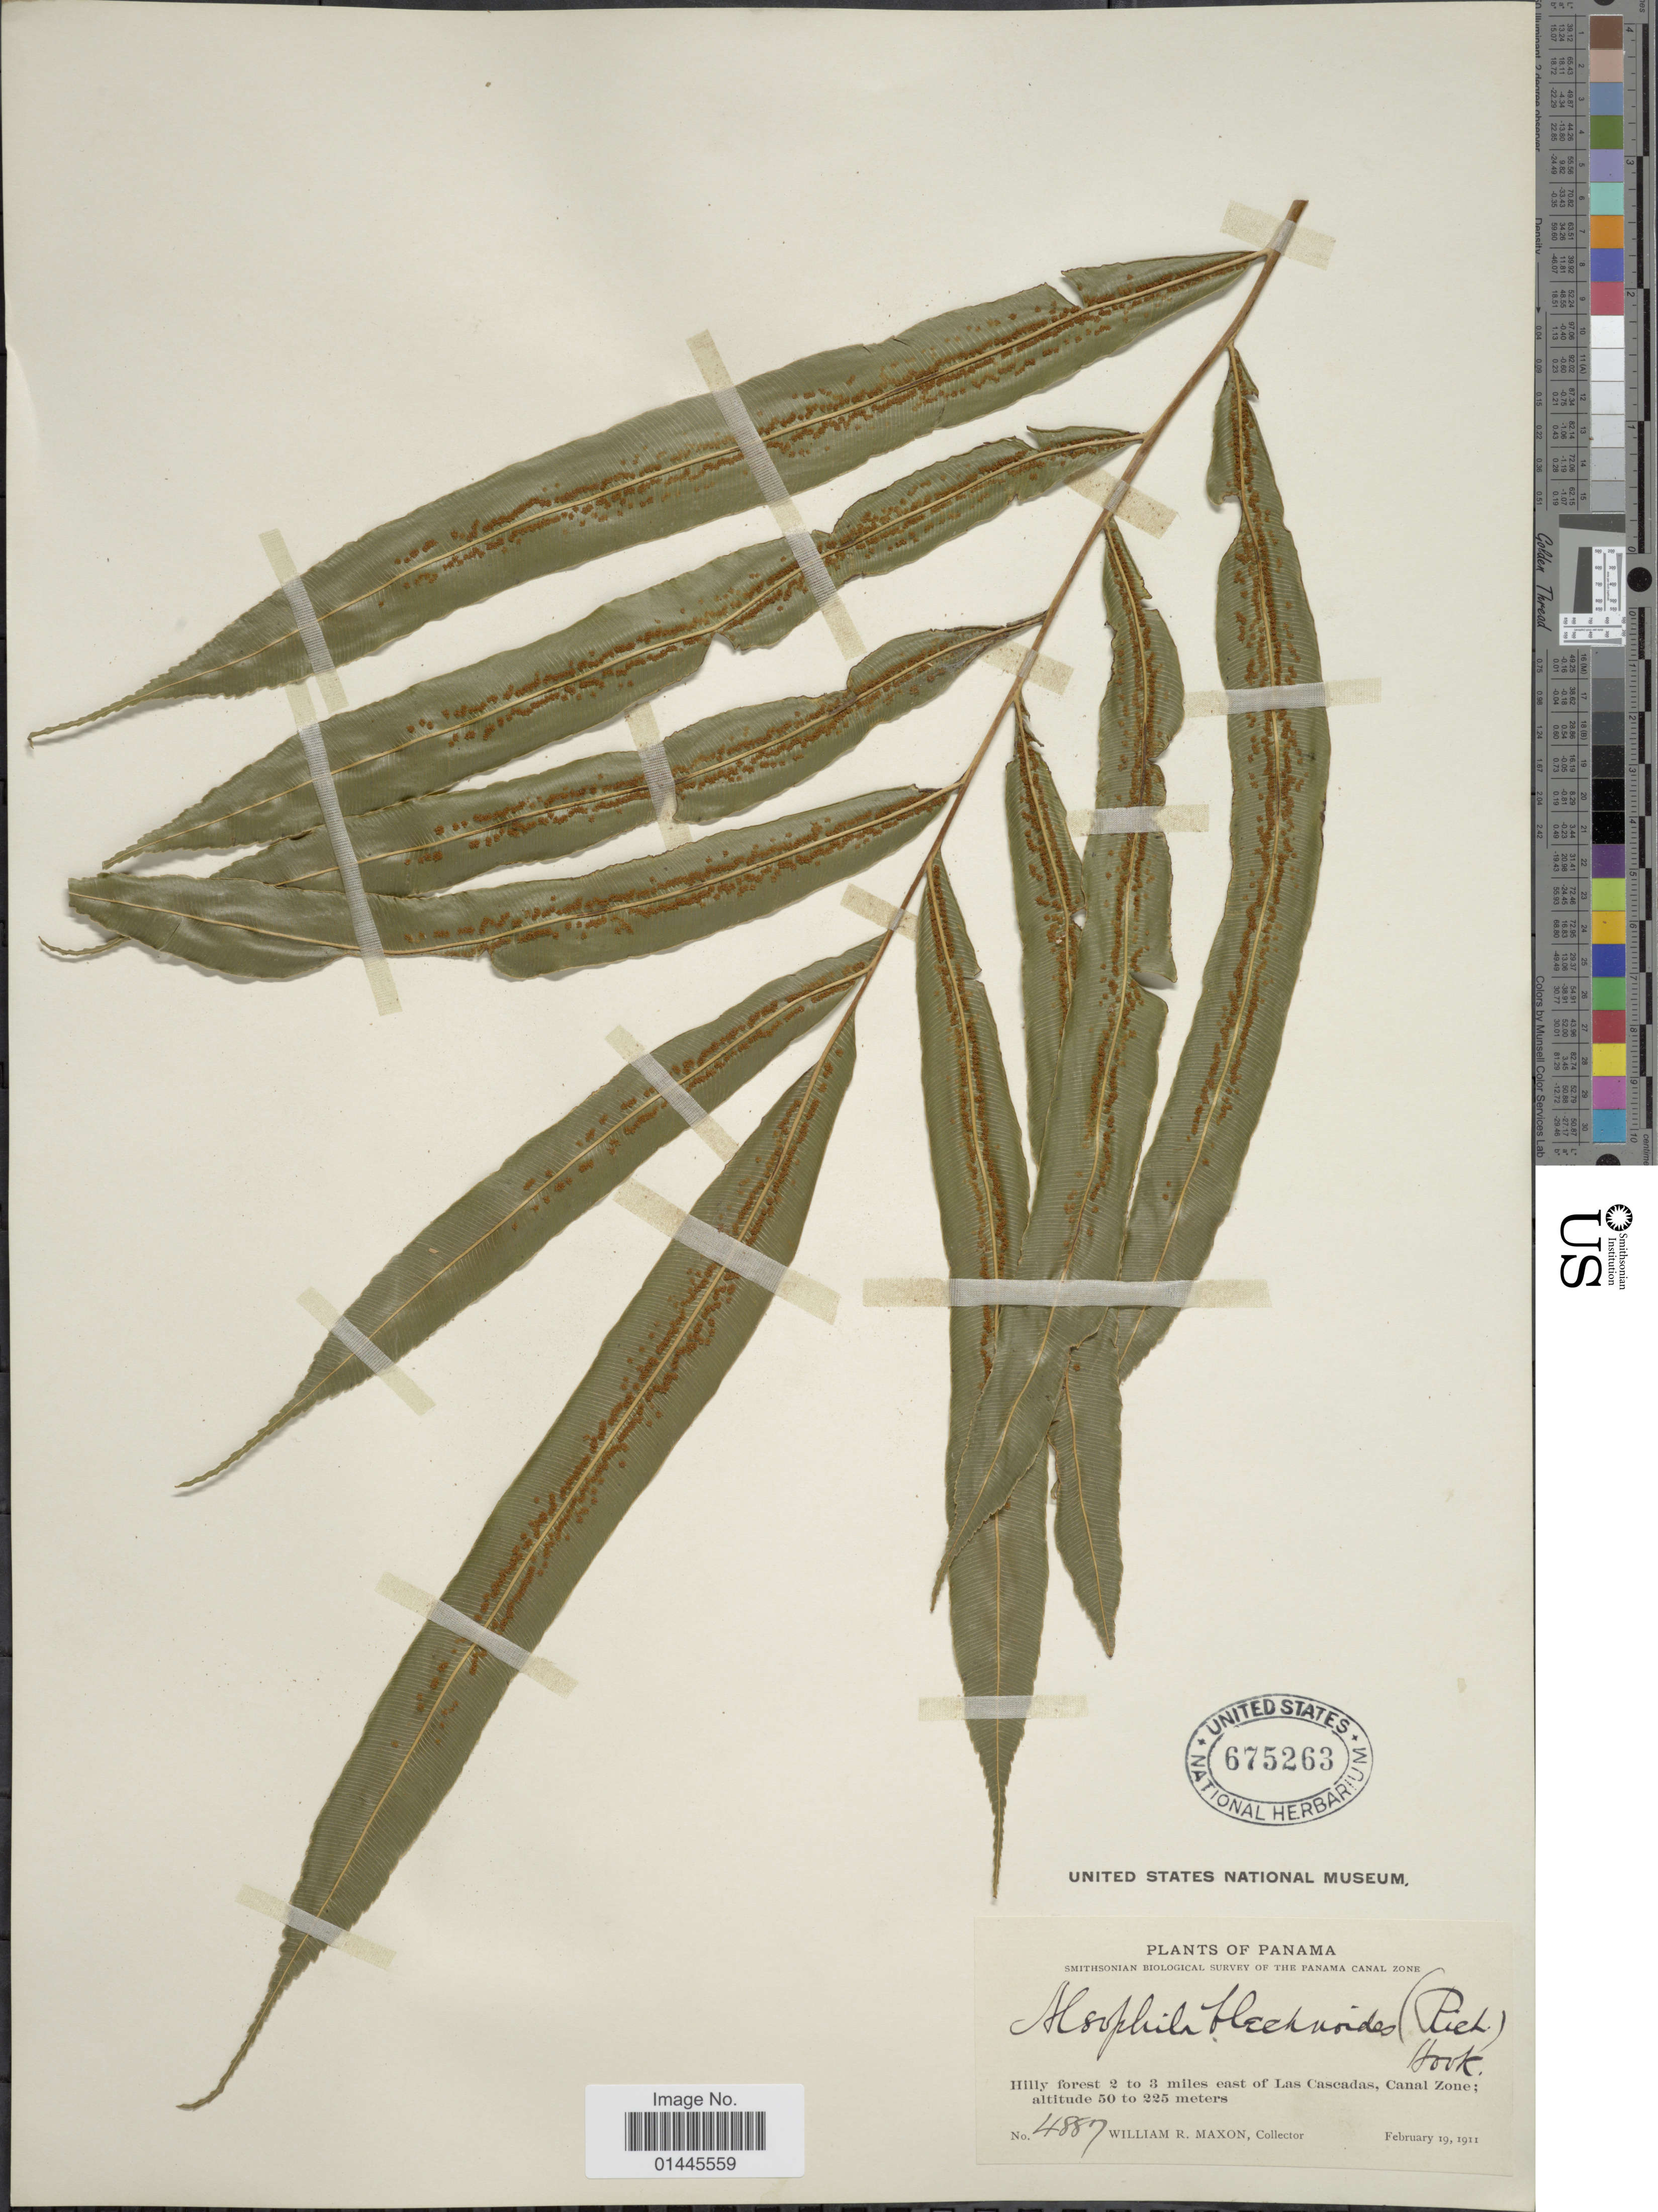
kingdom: Plantae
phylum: Tracheophyta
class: Polypodiopsida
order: Cyatheales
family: Metaxyaceae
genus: Metaxya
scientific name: Metaxya rostrata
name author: (Kunth) C. Presl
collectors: W. R. Maxon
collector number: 4887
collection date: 1911-02-19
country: Panama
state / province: Colón / Panamá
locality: Panama Canal Zone, Hilly forest 2 to 3 miles east of Las Cascadas.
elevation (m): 50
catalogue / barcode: US 675263